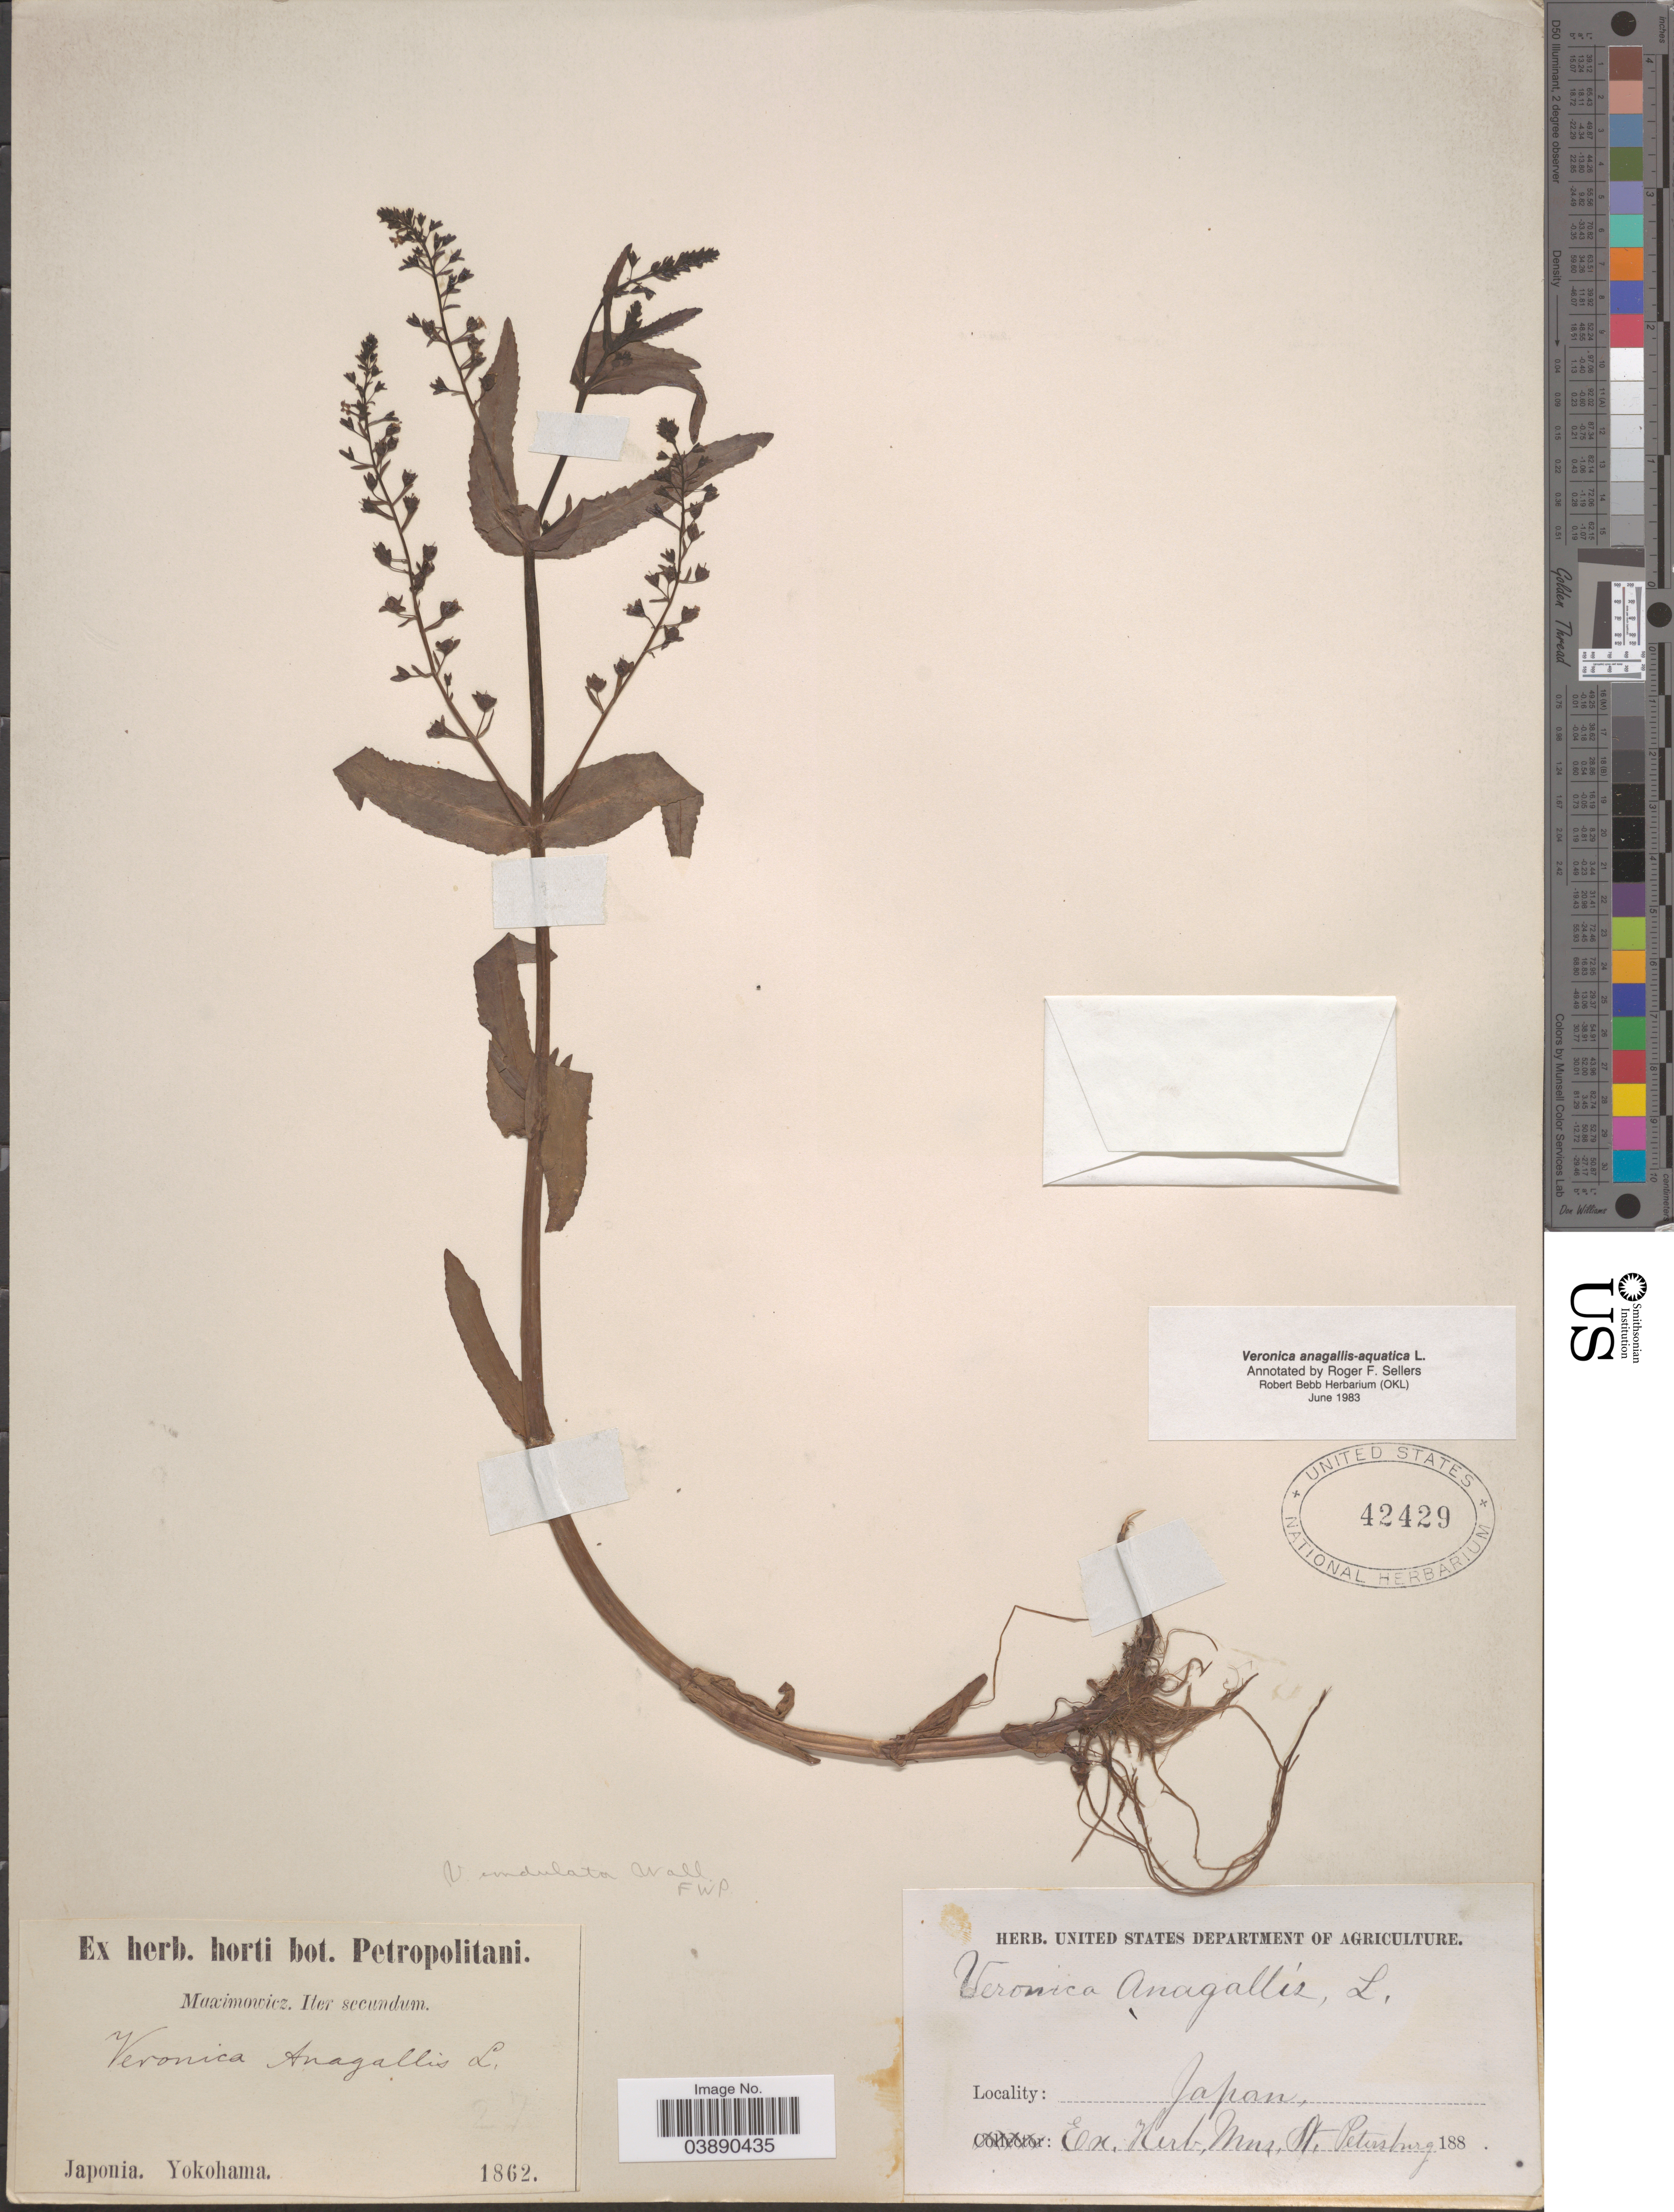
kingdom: Plantae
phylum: Tracheophyta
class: Magnoliopsida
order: Lamiales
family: Plantaginaceae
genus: Veronica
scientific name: Veronica undulata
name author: Wall.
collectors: Maximowicz, --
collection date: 1862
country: Japan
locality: Yokohama.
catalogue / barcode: US 42429